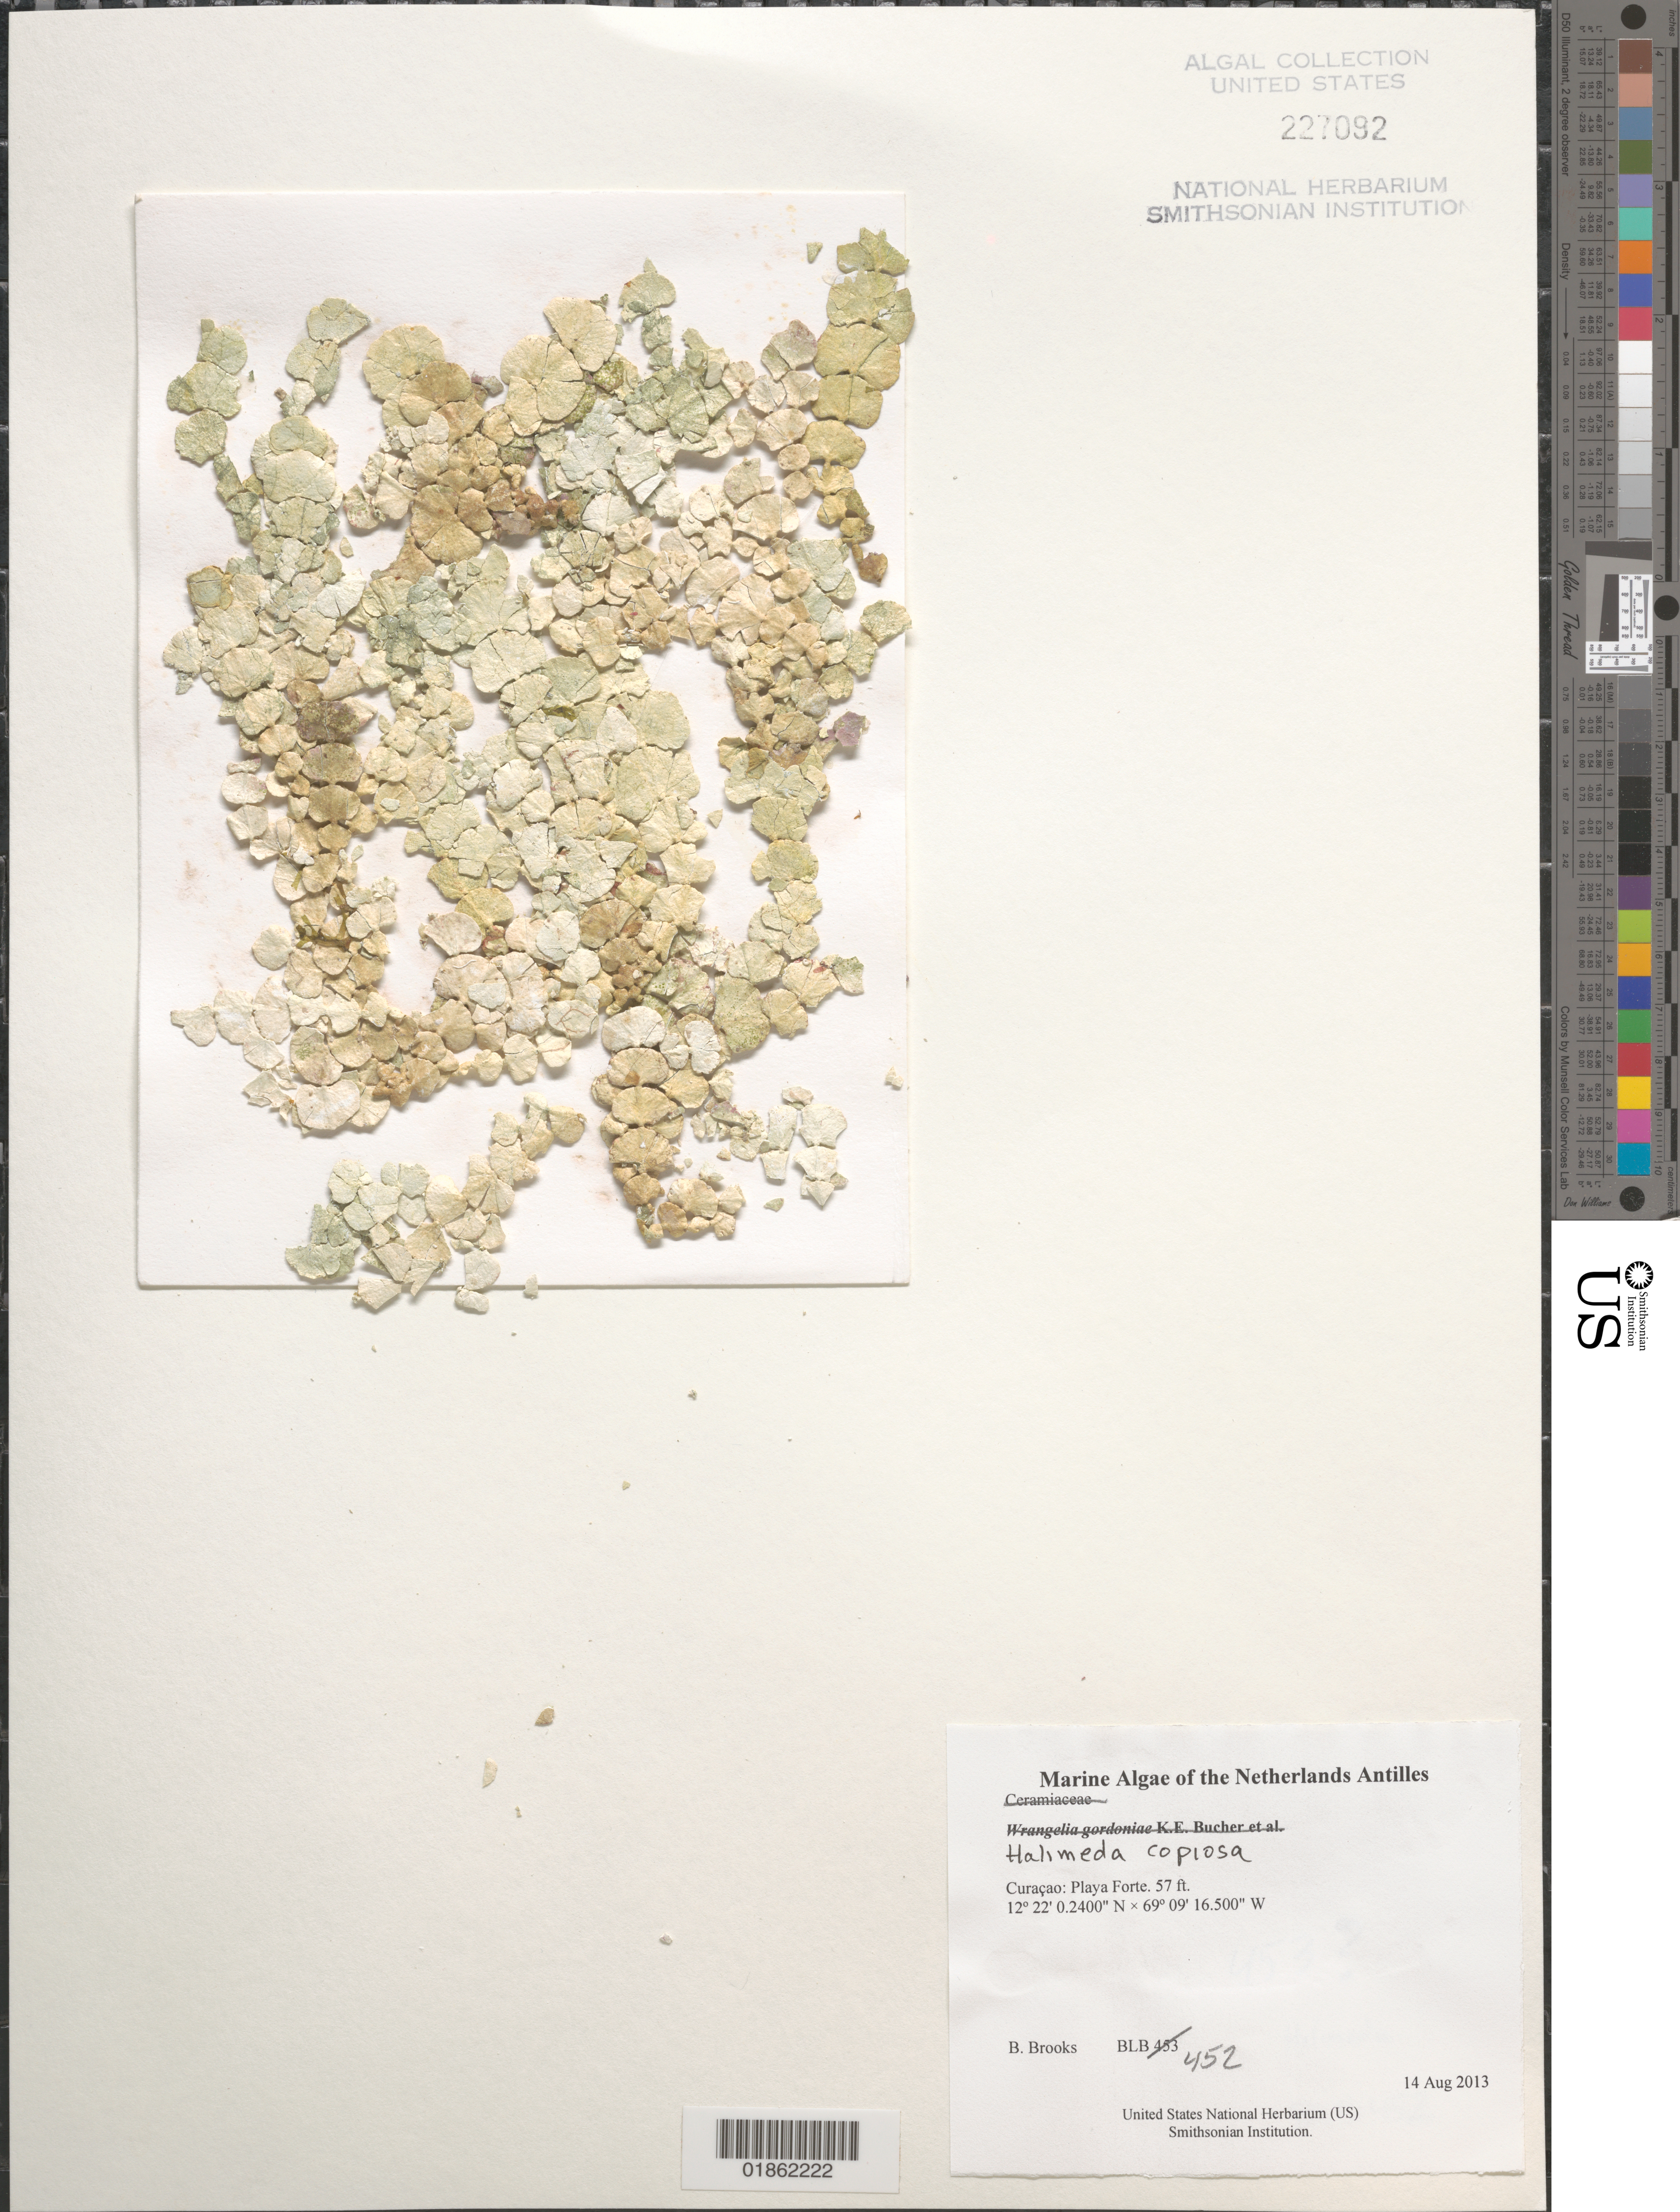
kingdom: Plantae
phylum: Rhodophyta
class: Florideophyceae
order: Ceramiales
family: Wrangeliaceae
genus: Wrangelia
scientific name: Wrangelia gordoniae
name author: K.E. Bucher et al.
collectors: B. Brooks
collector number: BLB 453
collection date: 2013-08-14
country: Curaçao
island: Curaçao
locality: Playa Forte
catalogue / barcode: US 227092